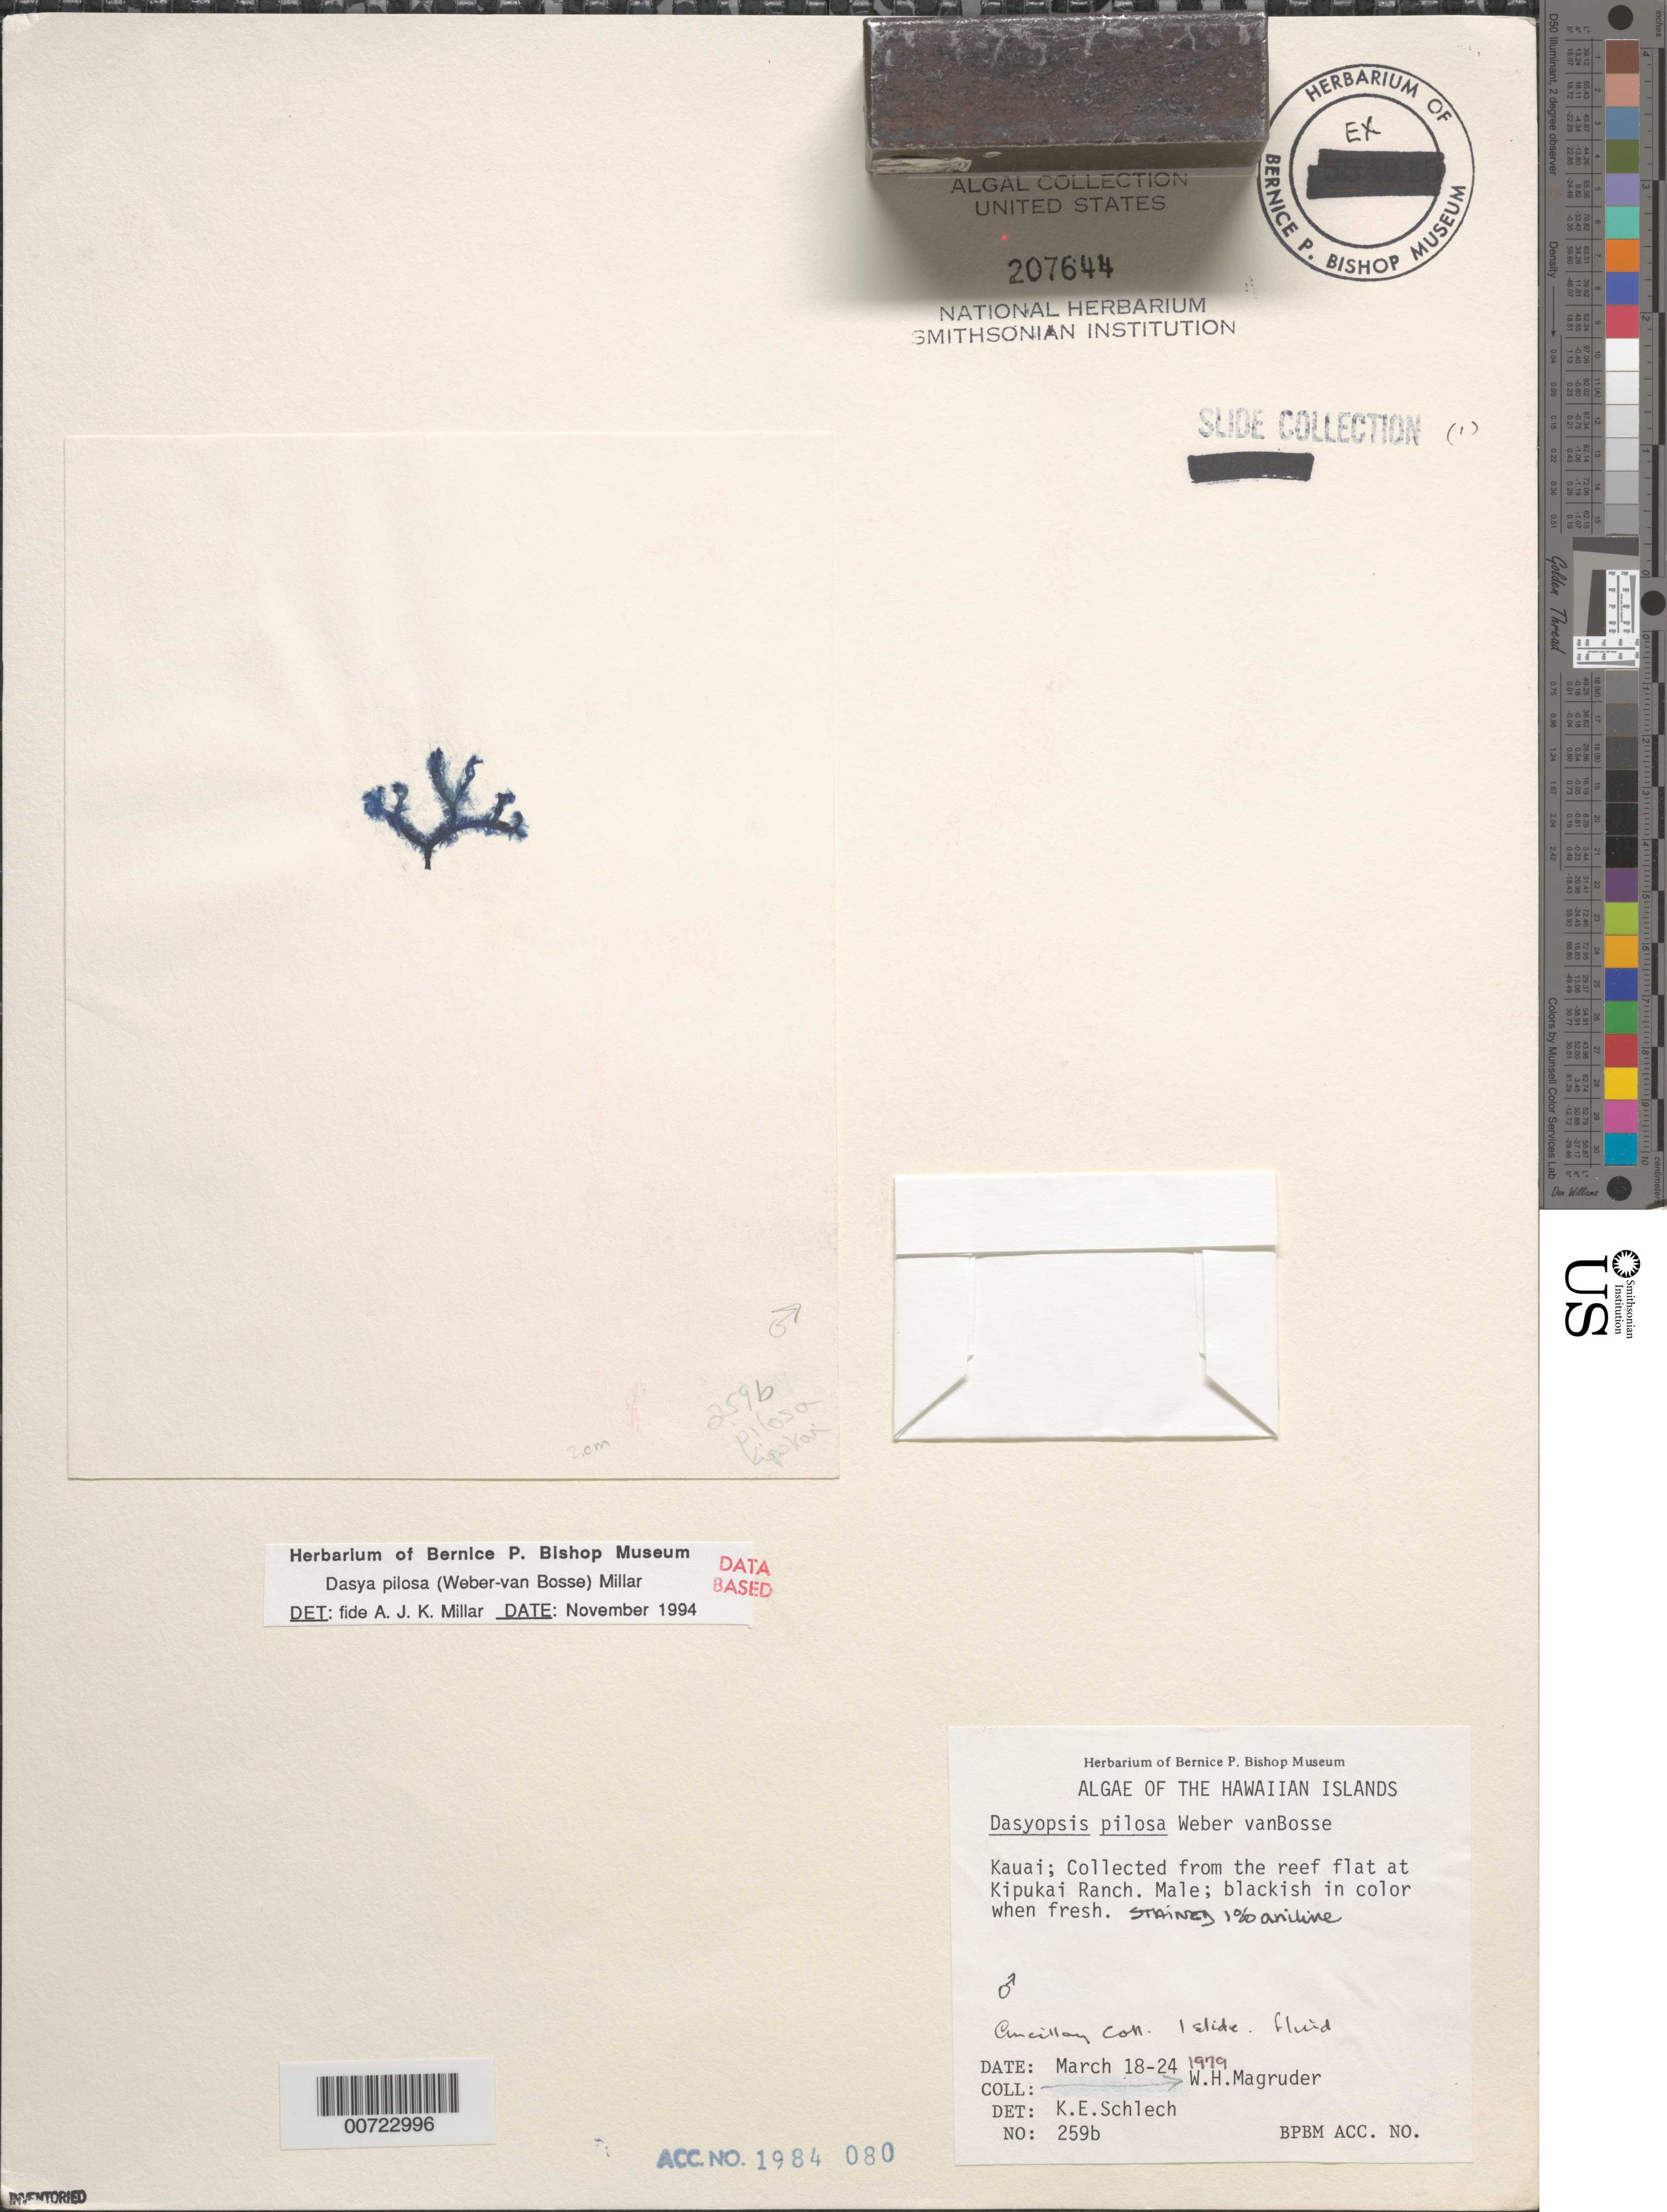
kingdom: Plantae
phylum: Rhodophyta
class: Florideophyceae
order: Ceramiales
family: Dasyaceae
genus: Dasya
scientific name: Dasya anastomosans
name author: (Weber Bosse) M.J. Wynne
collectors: W. Magruder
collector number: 259b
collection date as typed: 18 Mar 1979 to 24 Mar 1979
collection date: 1979-03-18/1979-03-24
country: United States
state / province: Hawaii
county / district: Kauai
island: Kaua'i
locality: Off Kipukai Ranch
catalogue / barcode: US 207644